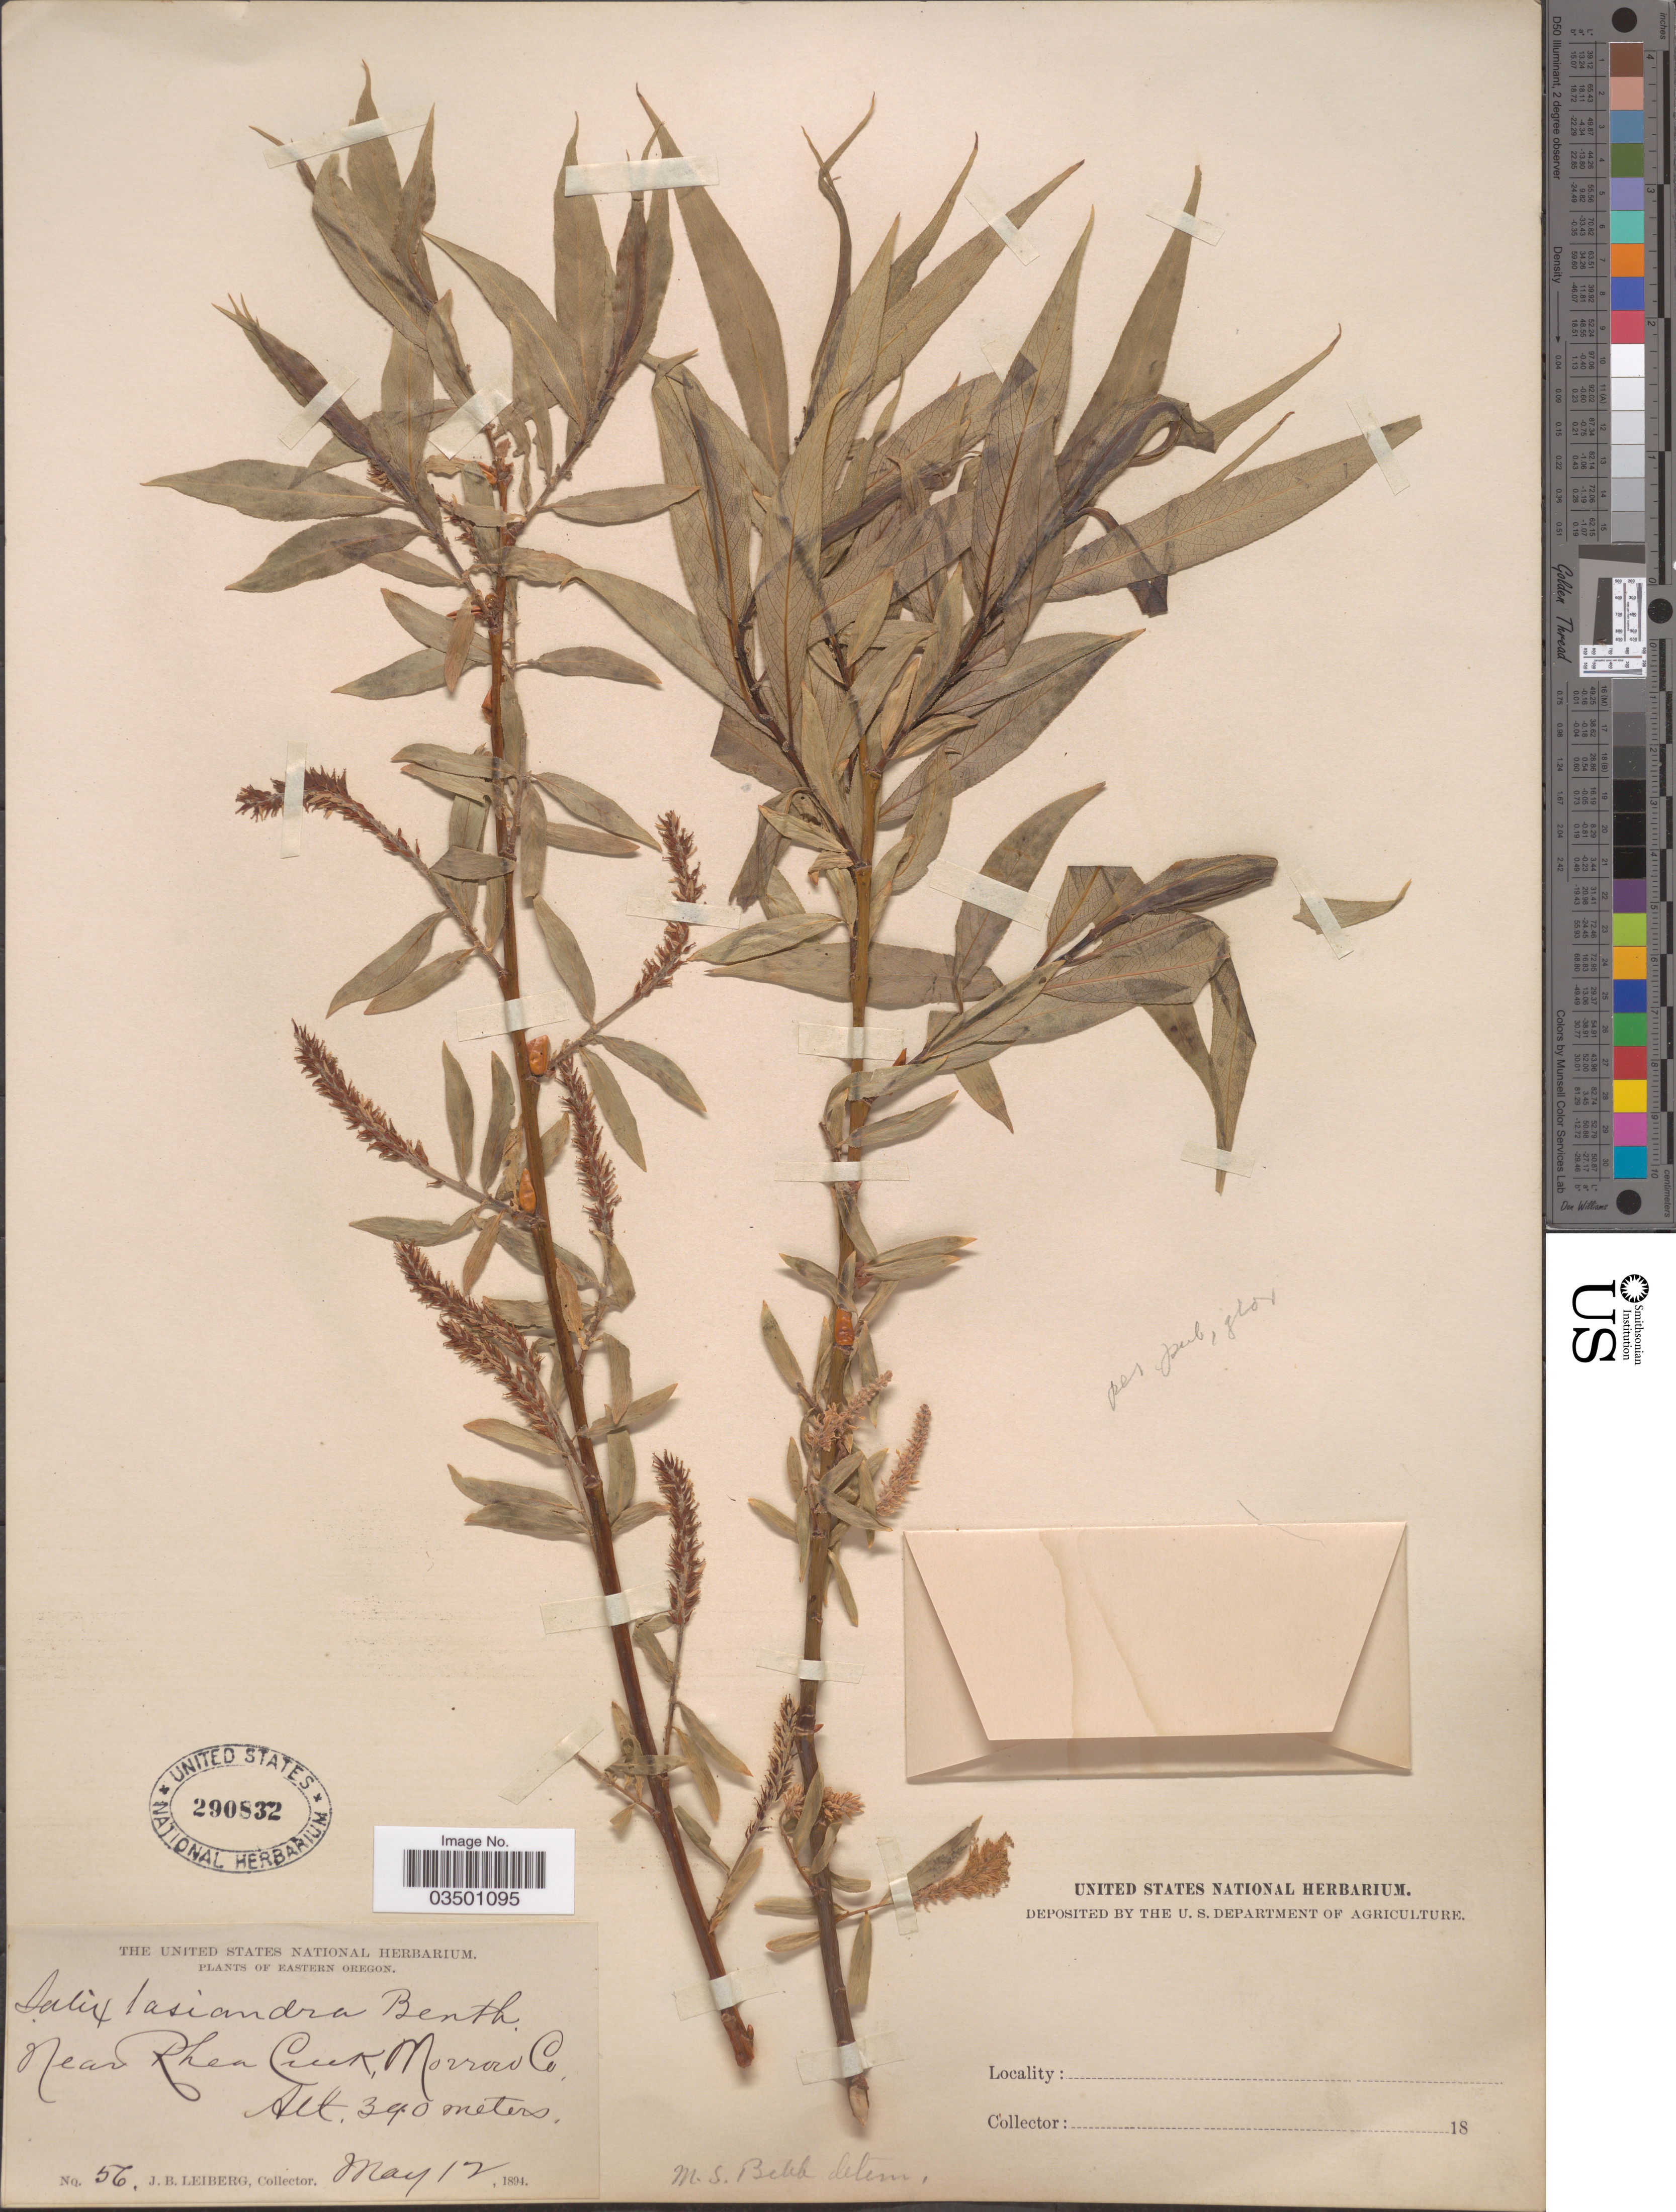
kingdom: Plantae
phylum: Tracheophyta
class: Magnoliopsida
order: Malpighiales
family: Salicaceae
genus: Salix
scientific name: Salix lasiandra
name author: Benth.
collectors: J. B. Leiberg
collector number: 56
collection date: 1894-05-12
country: United States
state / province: Oregon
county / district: Morrow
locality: Eastern Oregon. Near Rhea Creek, Morrow Co.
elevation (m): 390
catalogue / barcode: US 290832